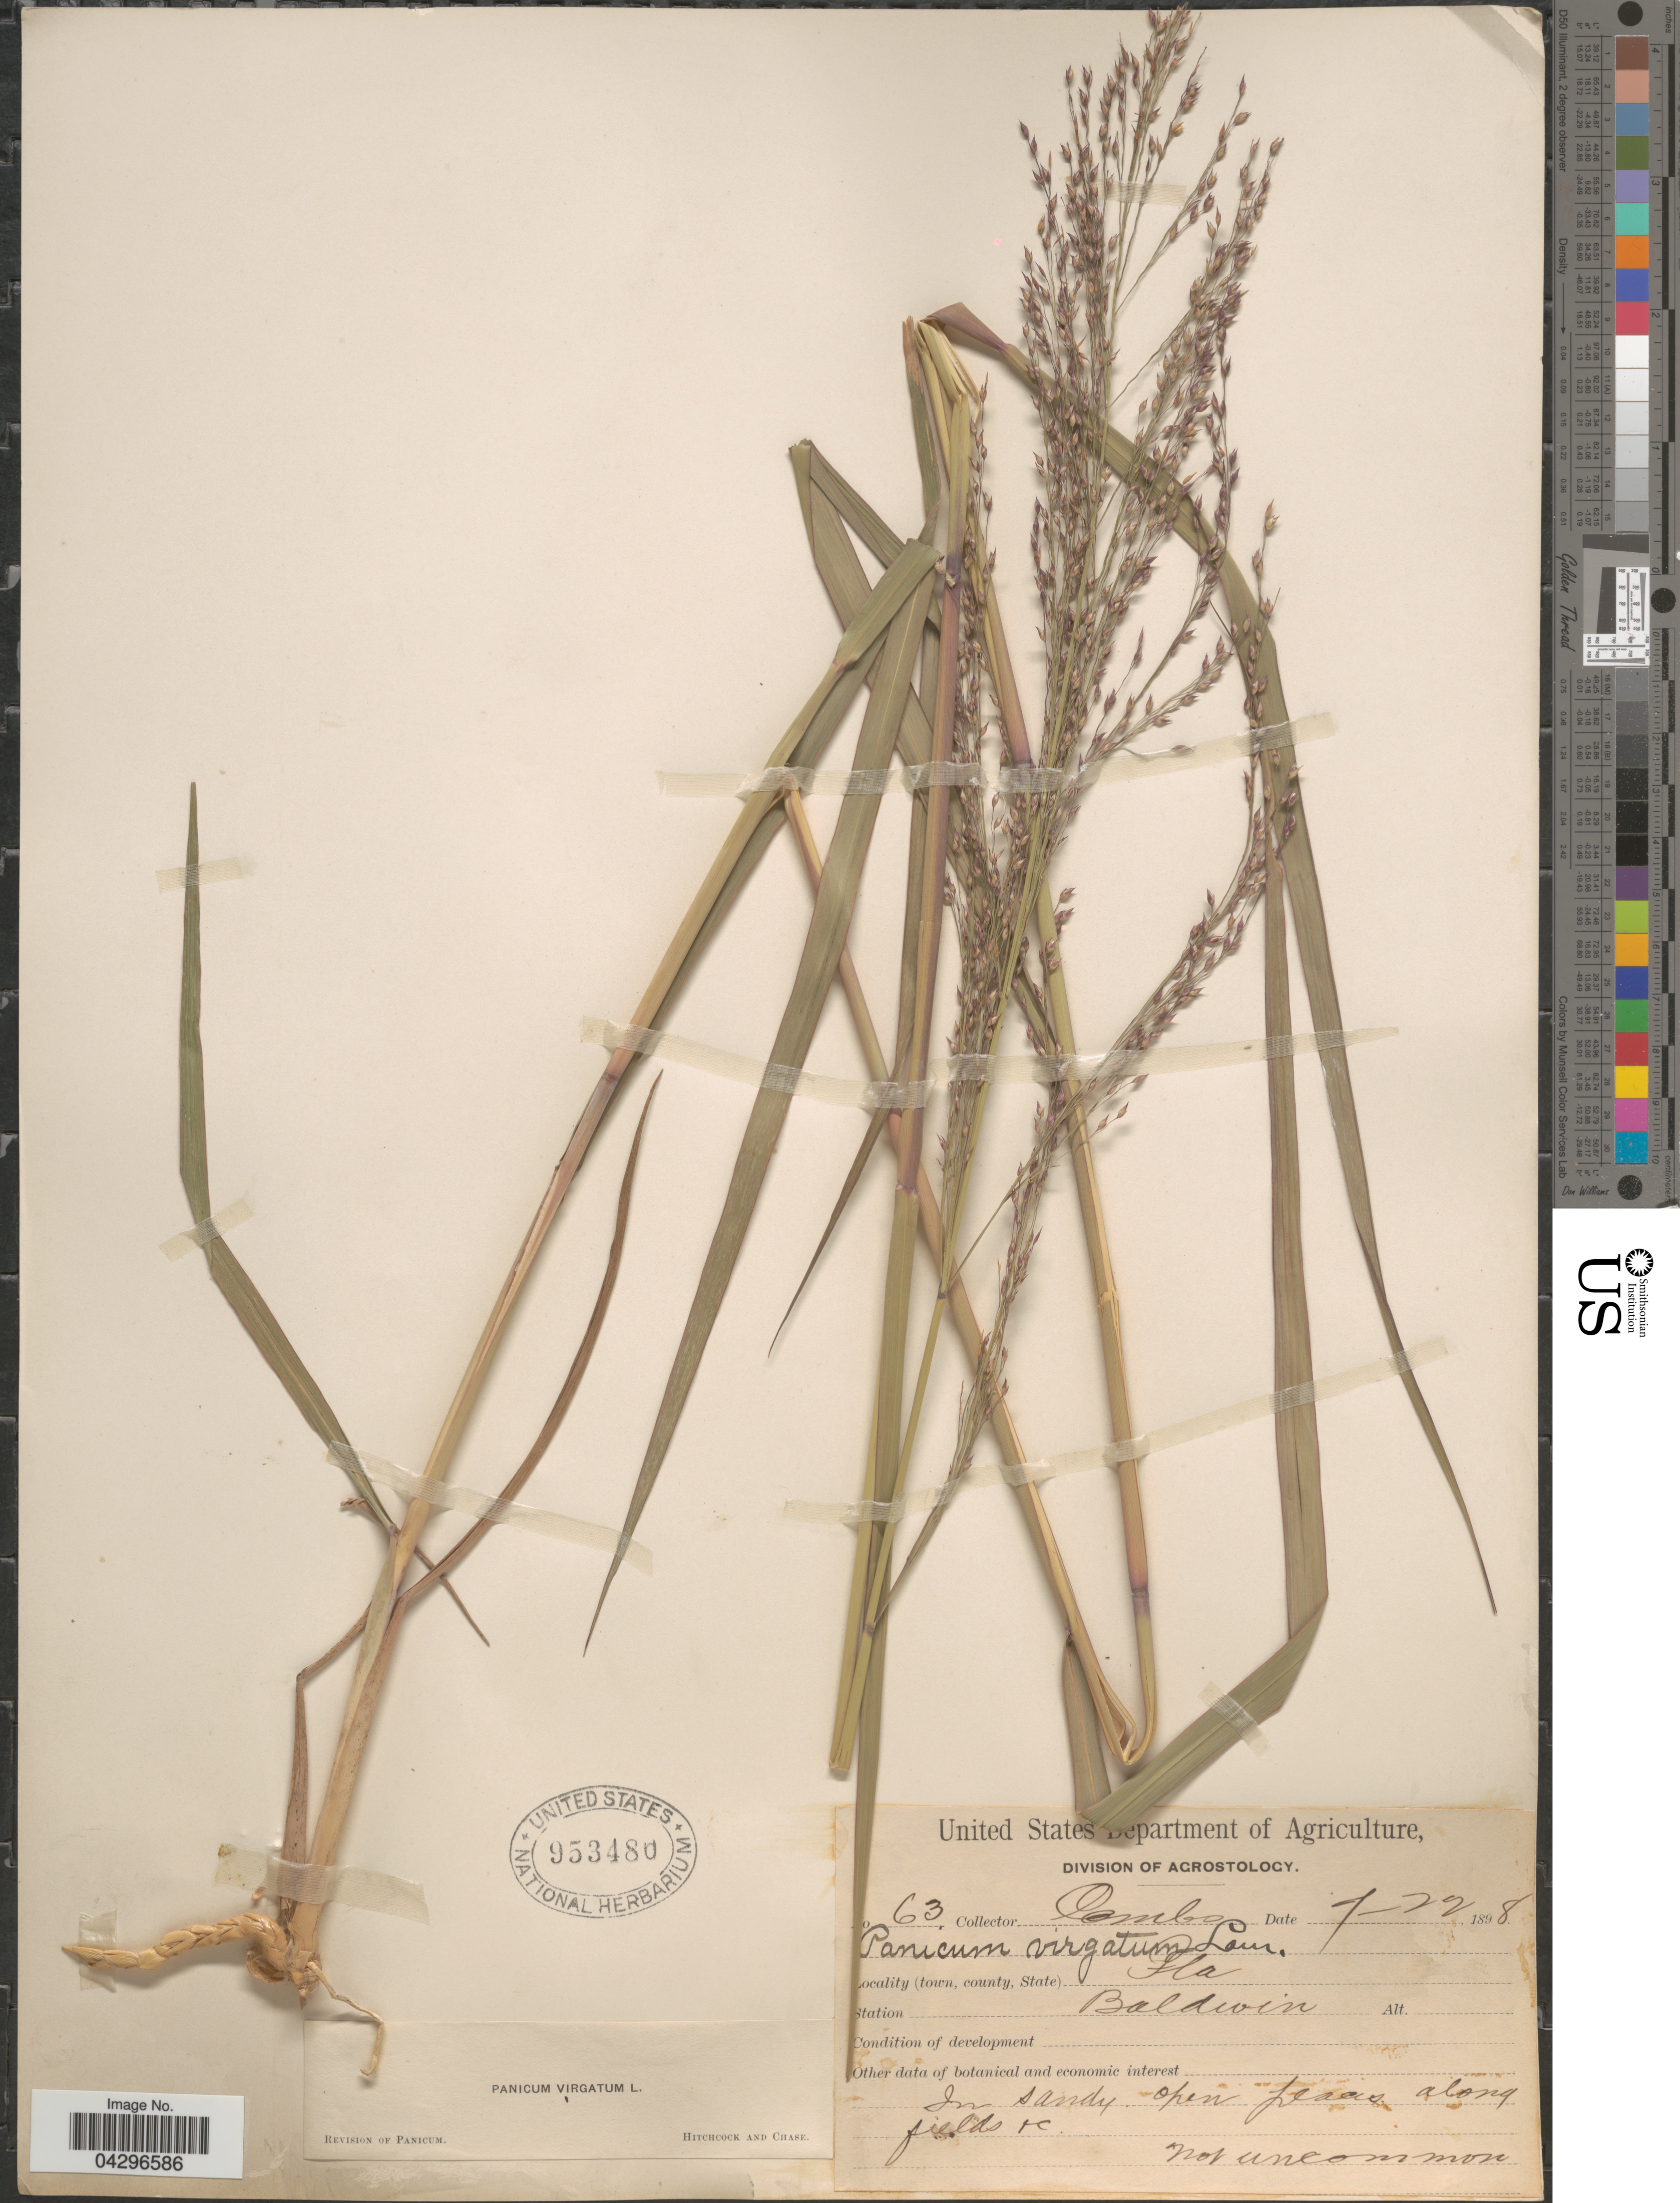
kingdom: Plantae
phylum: Tracheophyta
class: Liliopsida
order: Poales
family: Poaceae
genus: Panicum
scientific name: Panicum virgatum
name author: L.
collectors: -. Combs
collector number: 63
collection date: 1898-07-22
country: United States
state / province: Florida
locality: Station Baldwin.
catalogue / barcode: US 953480